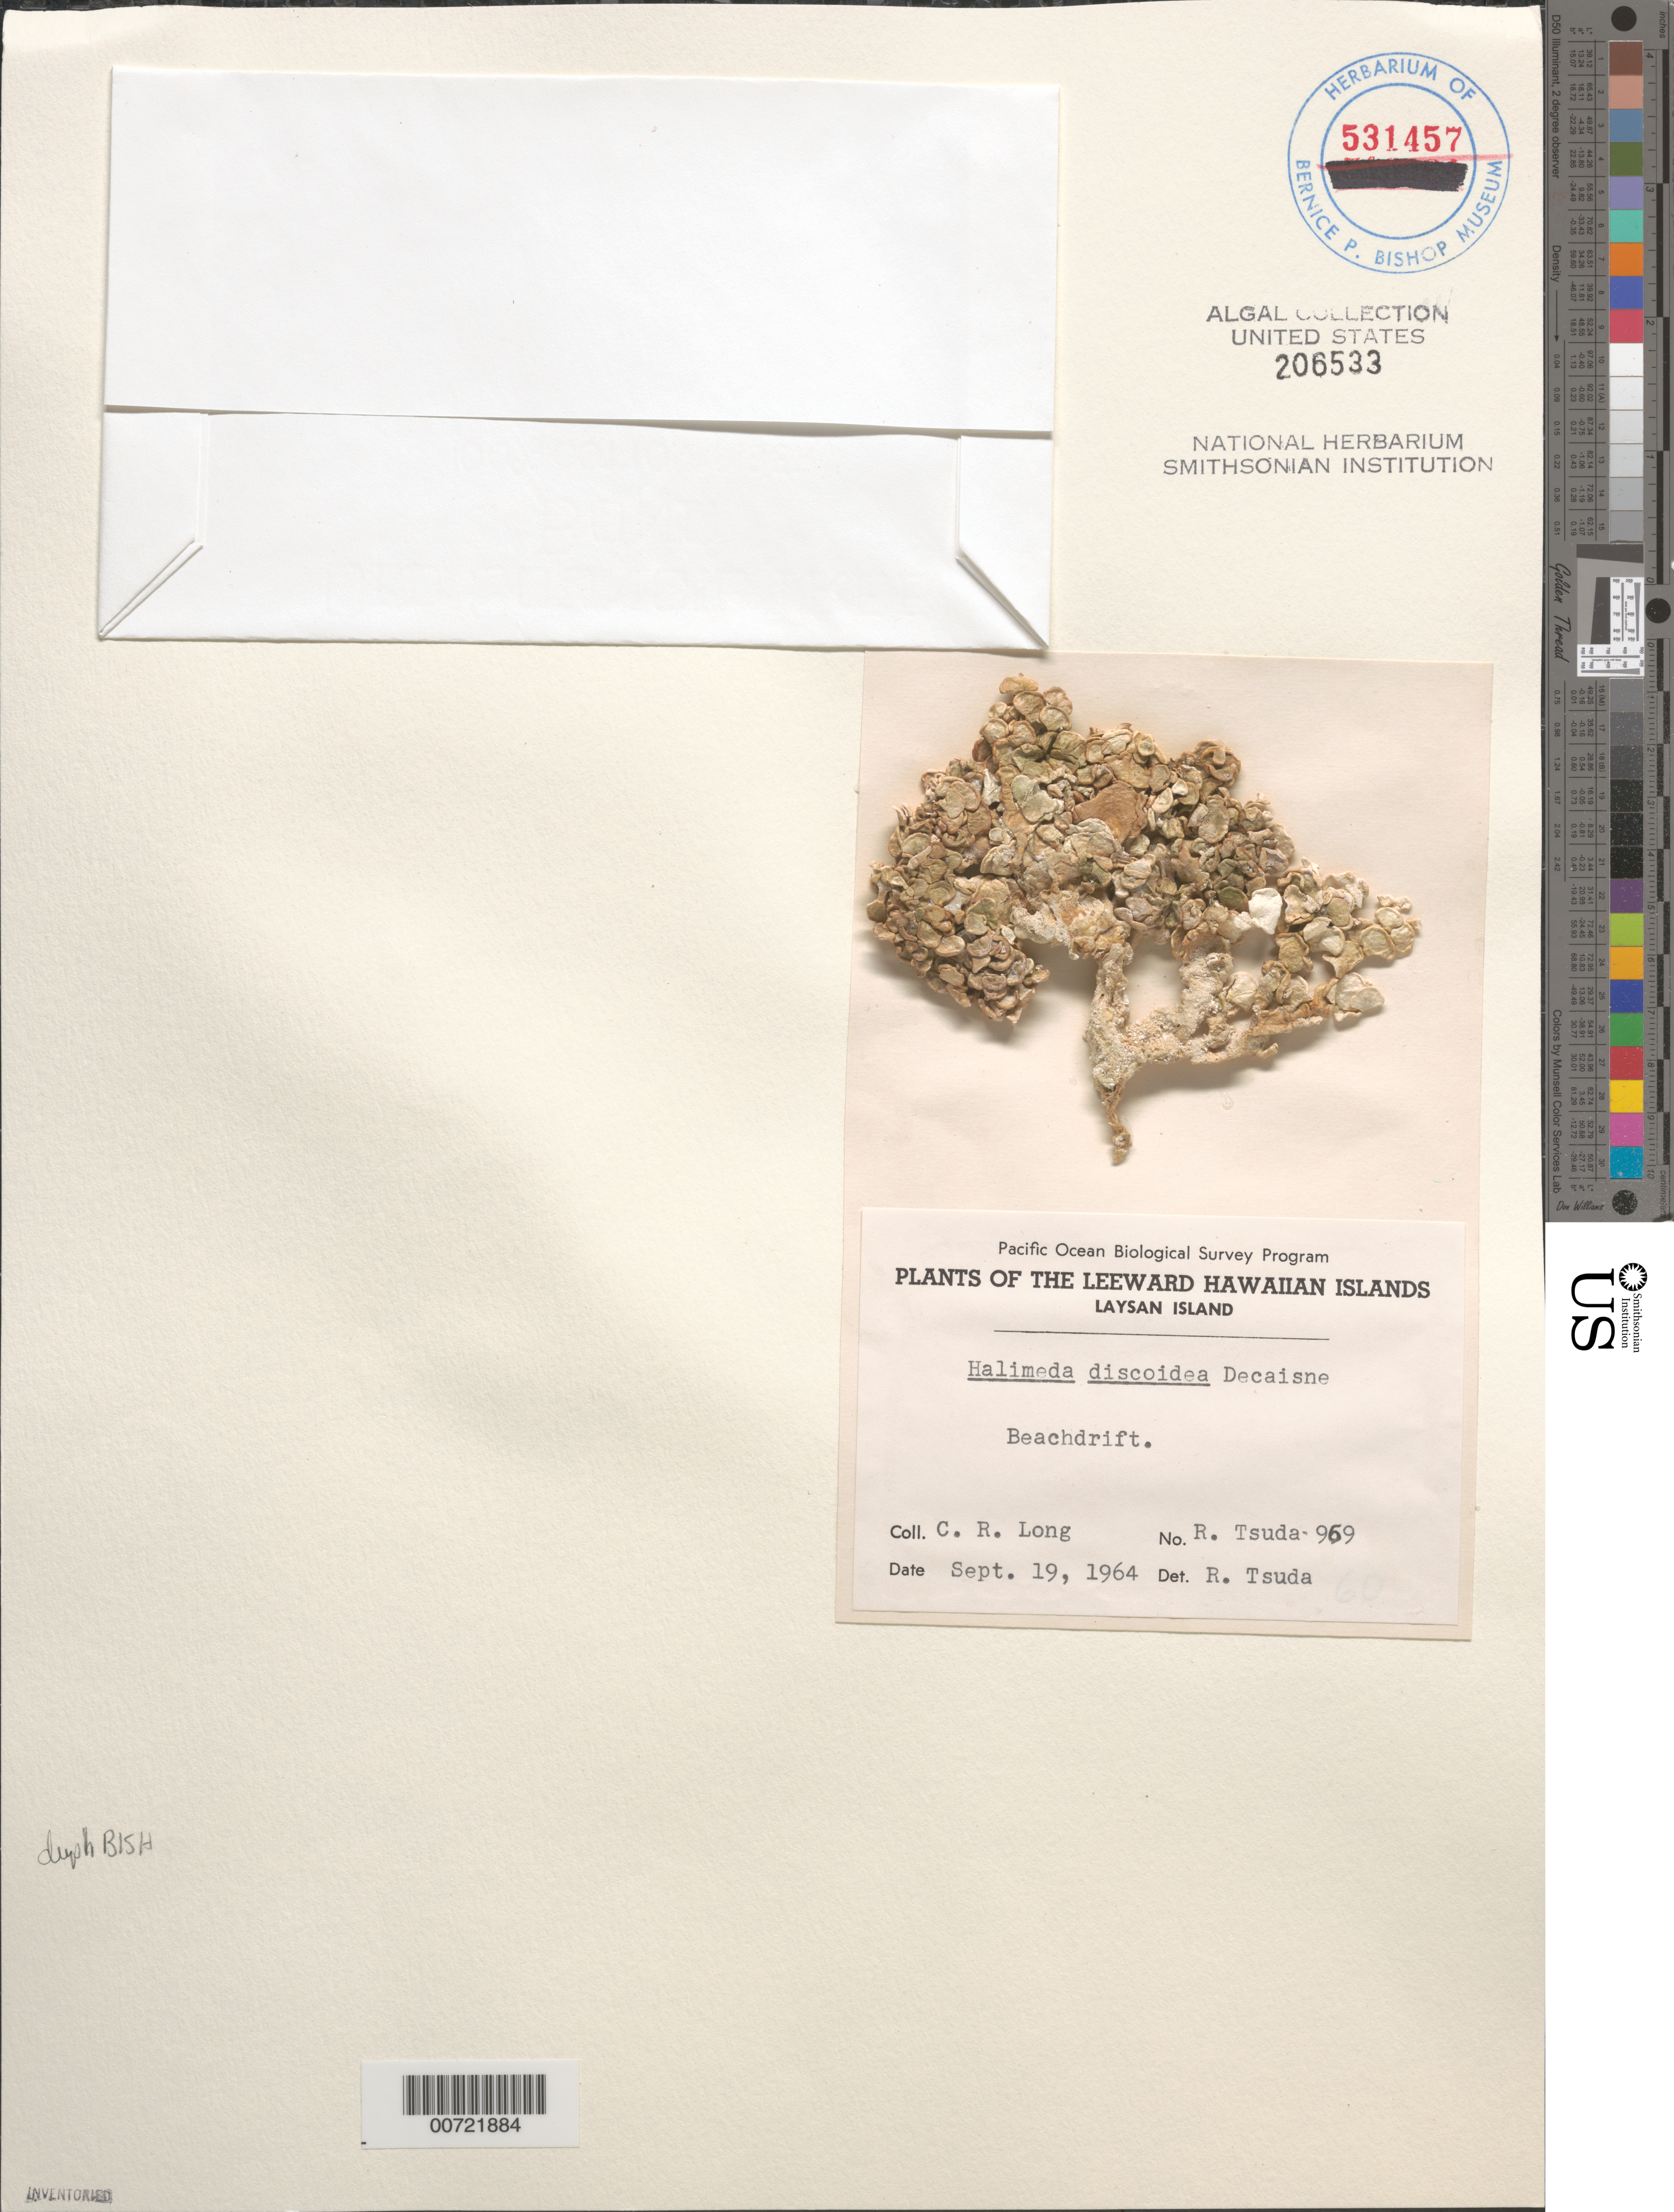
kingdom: Plantae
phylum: Chlorophyta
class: Ulvophyceae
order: Bryopsidales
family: Halimedaceae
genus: Halimeda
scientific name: Halimeda discoidea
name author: Decne.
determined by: Tsuda, R. T.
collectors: C. Long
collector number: RT 969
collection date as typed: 19 Sep 1964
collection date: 1964-09-19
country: United States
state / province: Hawaii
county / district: Honolulu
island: Laysan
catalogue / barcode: US 206533